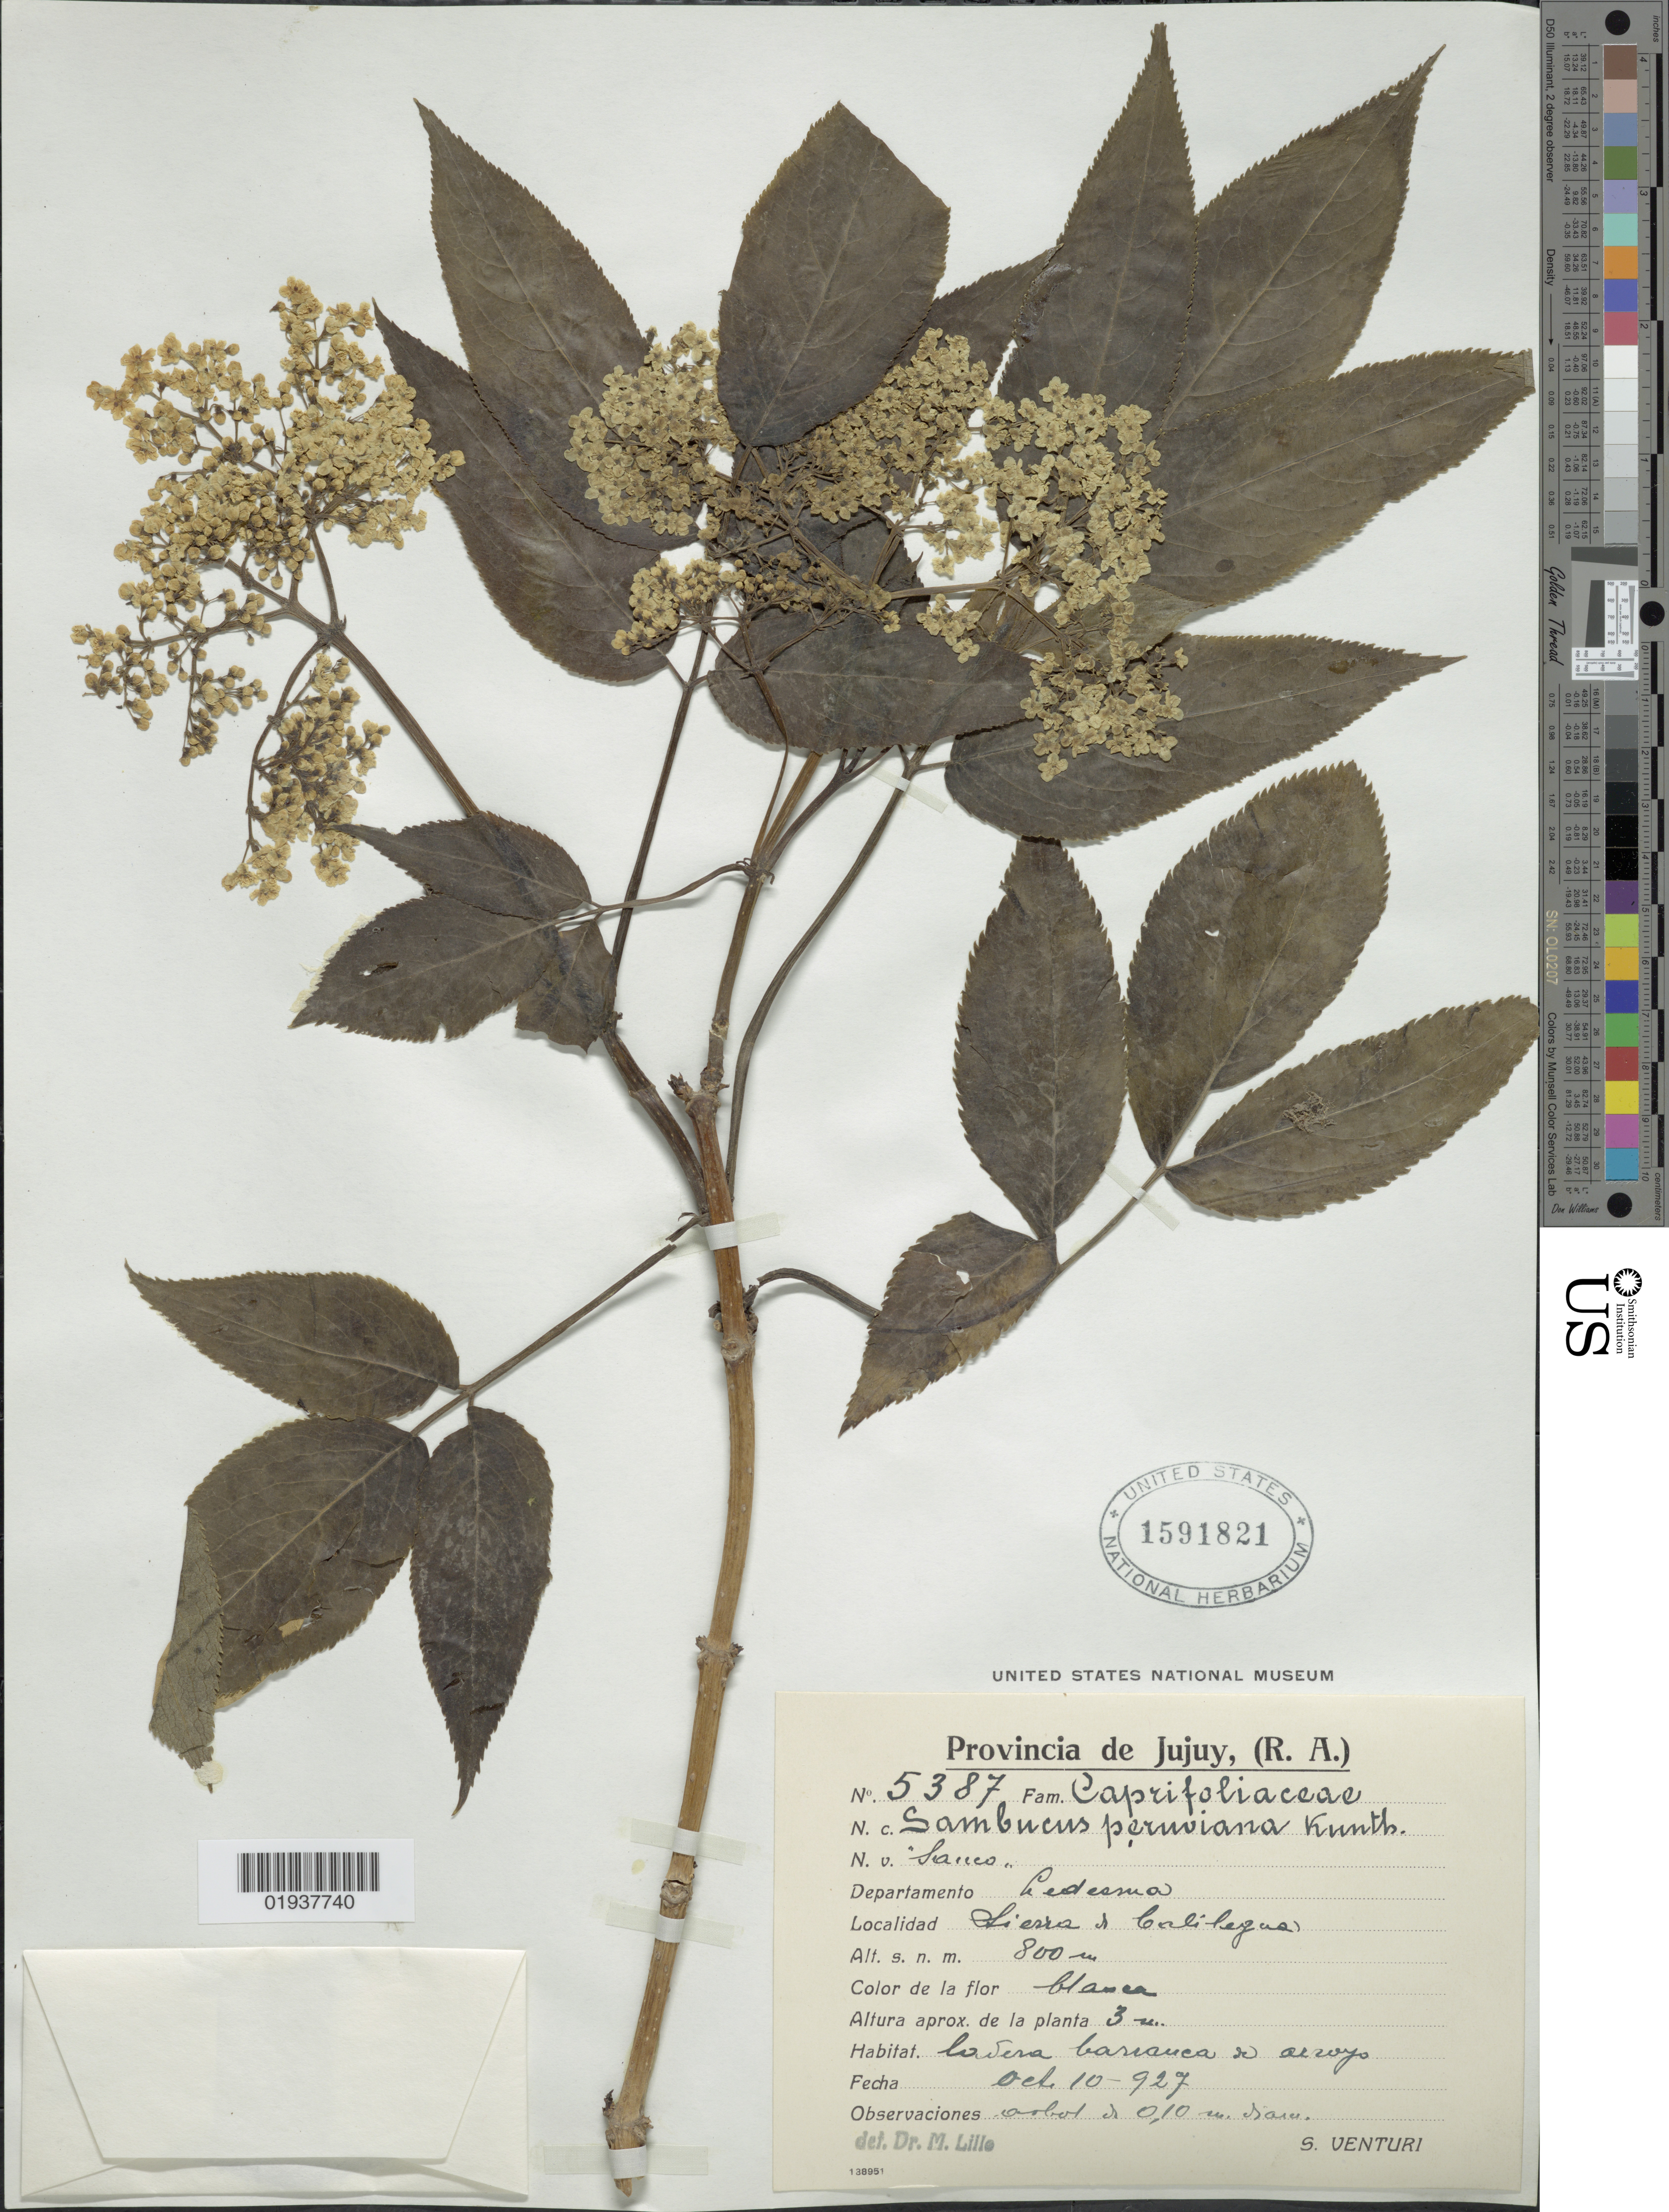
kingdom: Plantae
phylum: Tracheophyta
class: Magnoliopsida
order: Dipsacales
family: Viburnaceae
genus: Sambucus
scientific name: Sambucus peruviana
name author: Kunth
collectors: S. Venturi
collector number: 5387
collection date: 1927-10-10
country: Argentina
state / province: Jujuy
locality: (R. A.). Departamento Ledesma. Sierra de Calilegua.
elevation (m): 800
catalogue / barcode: US 1591821